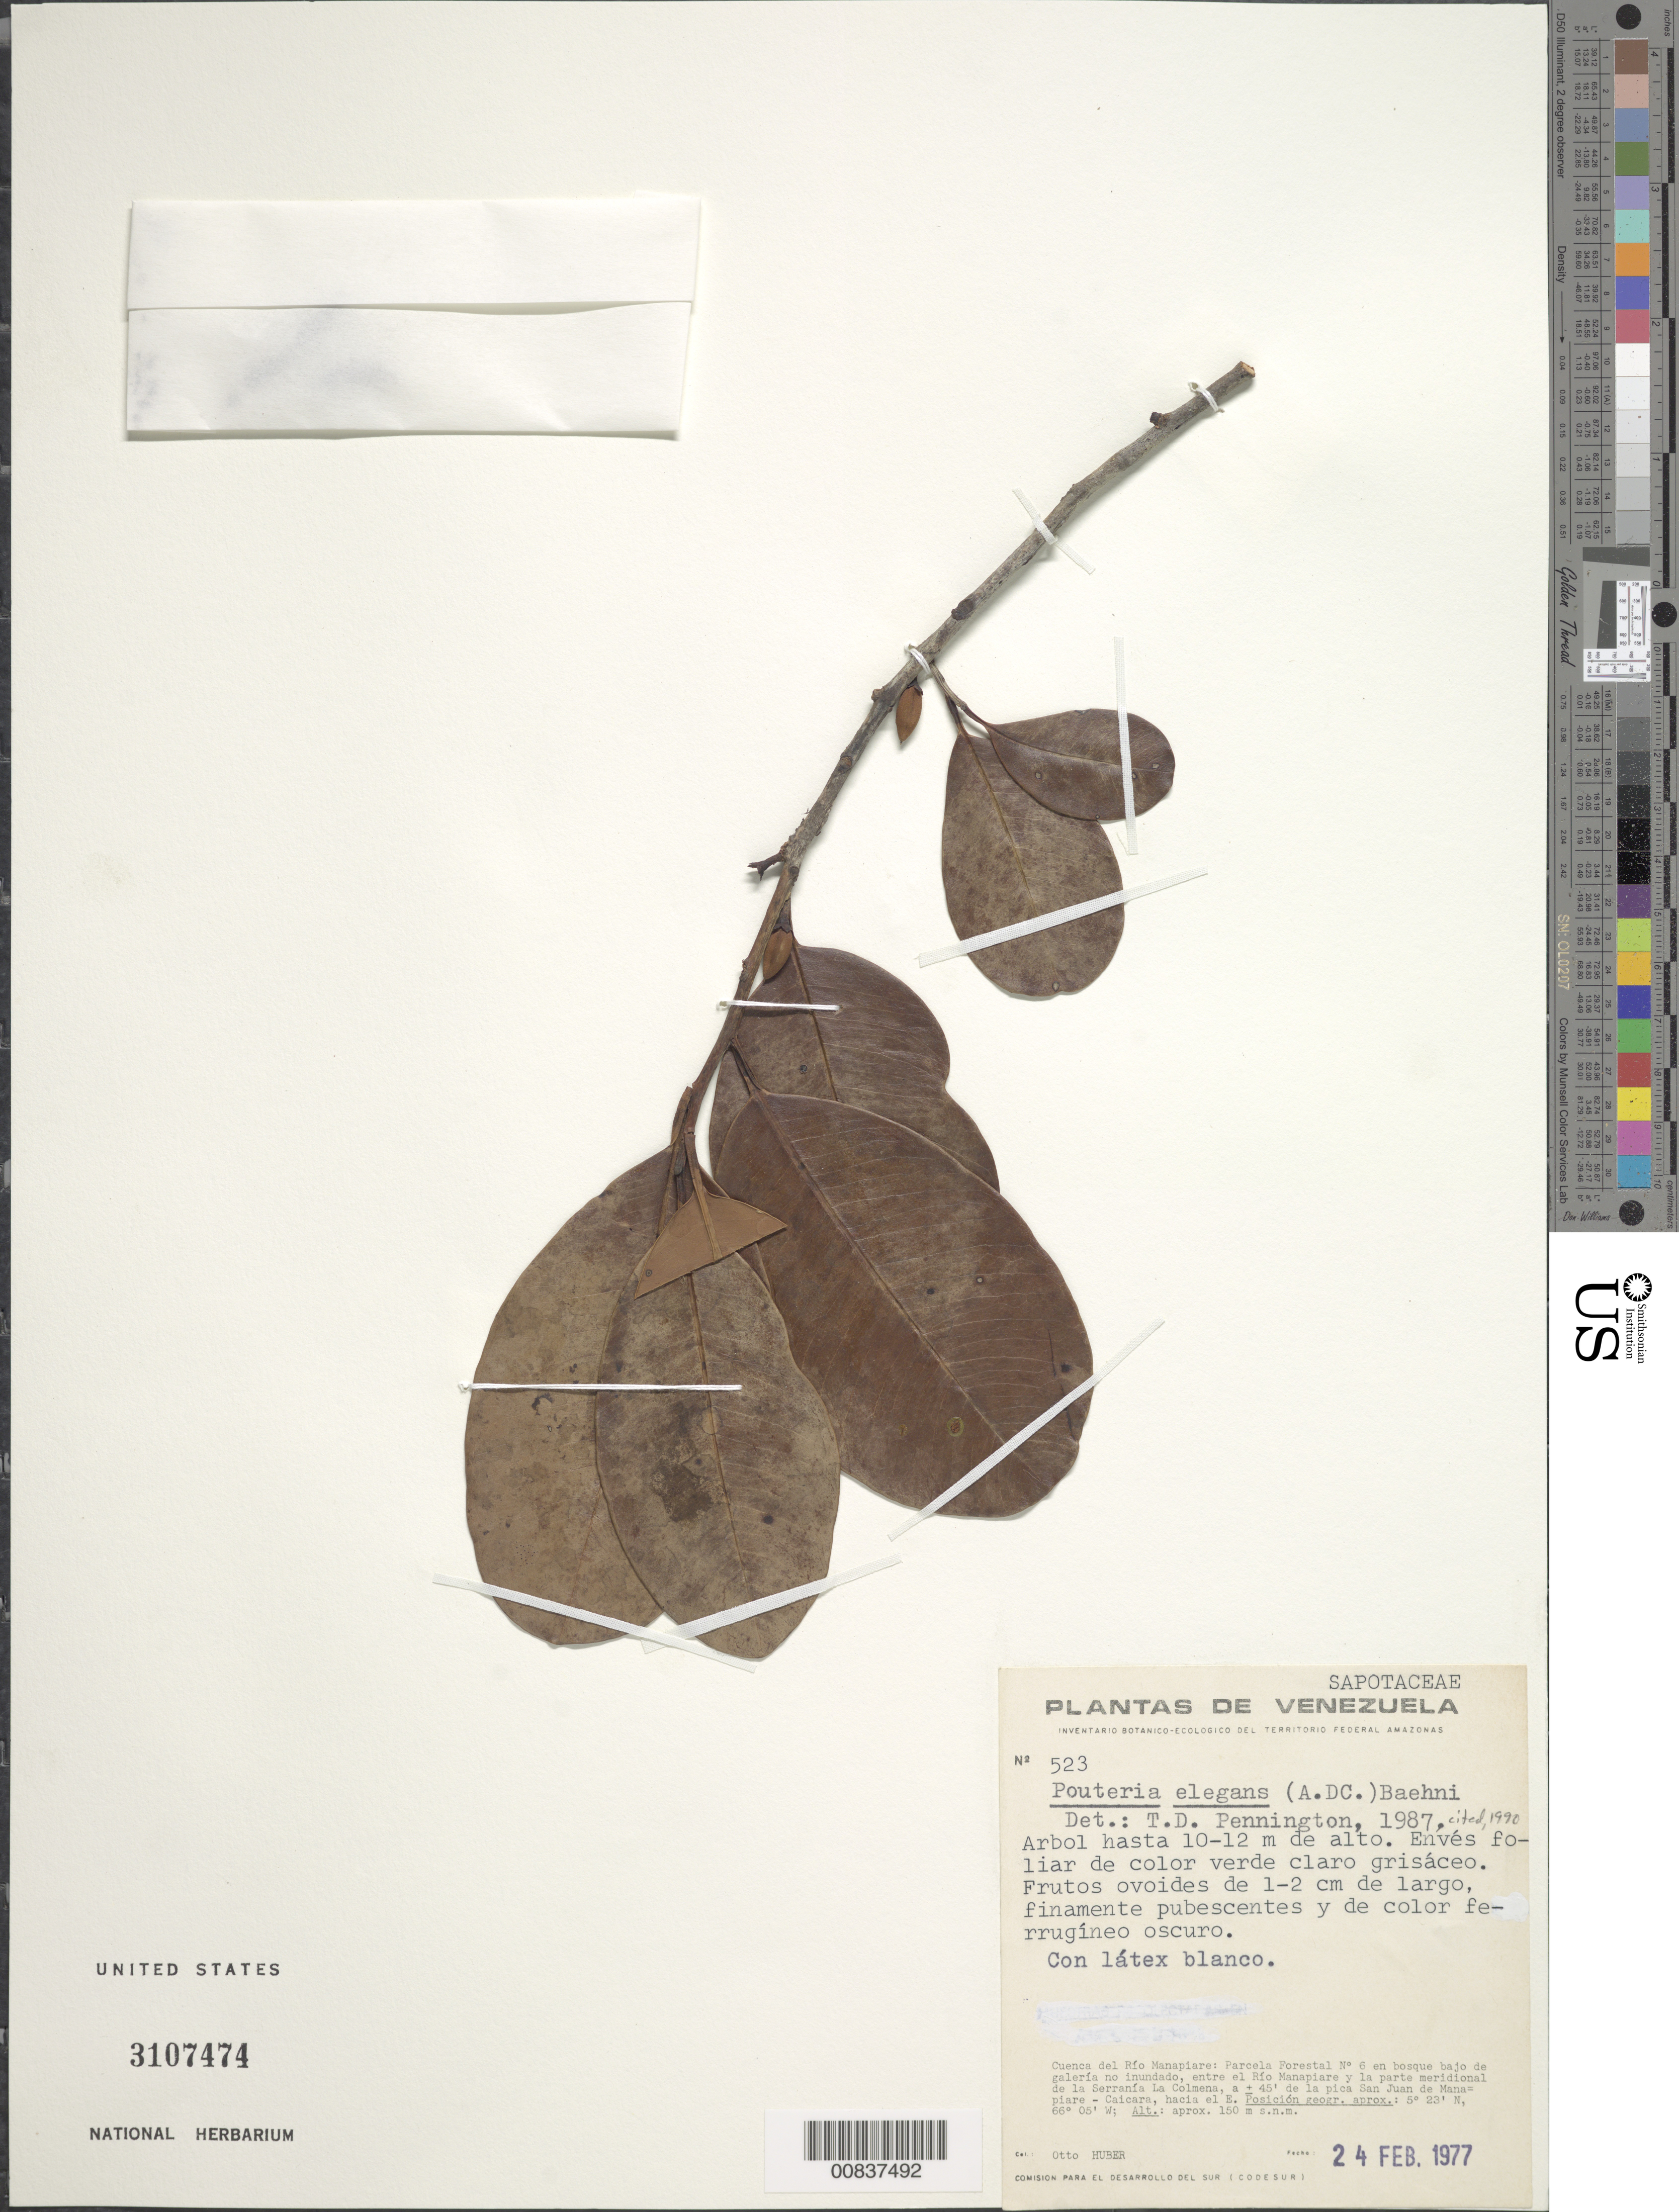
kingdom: Plantae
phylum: Tracheophyta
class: Magnoliopsida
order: Ericales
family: Sapotaceae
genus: Pouteria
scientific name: Pouteria elegans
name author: (A. DC.) Baehni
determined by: Pennington, T. D., (K)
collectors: O. Huber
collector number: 523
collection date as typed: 24-Feb-77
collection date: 1977-02-24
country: Venezuela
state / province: Amazonas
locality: Río Manapiare, Parcela Forestal No. 6, entre Río Manapiare y S part de Serrania la Colmena, San Juan de Manapiare-Caicara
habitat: Bosque bajo de galeria no inundado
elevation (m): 150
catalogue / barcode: US 3107474